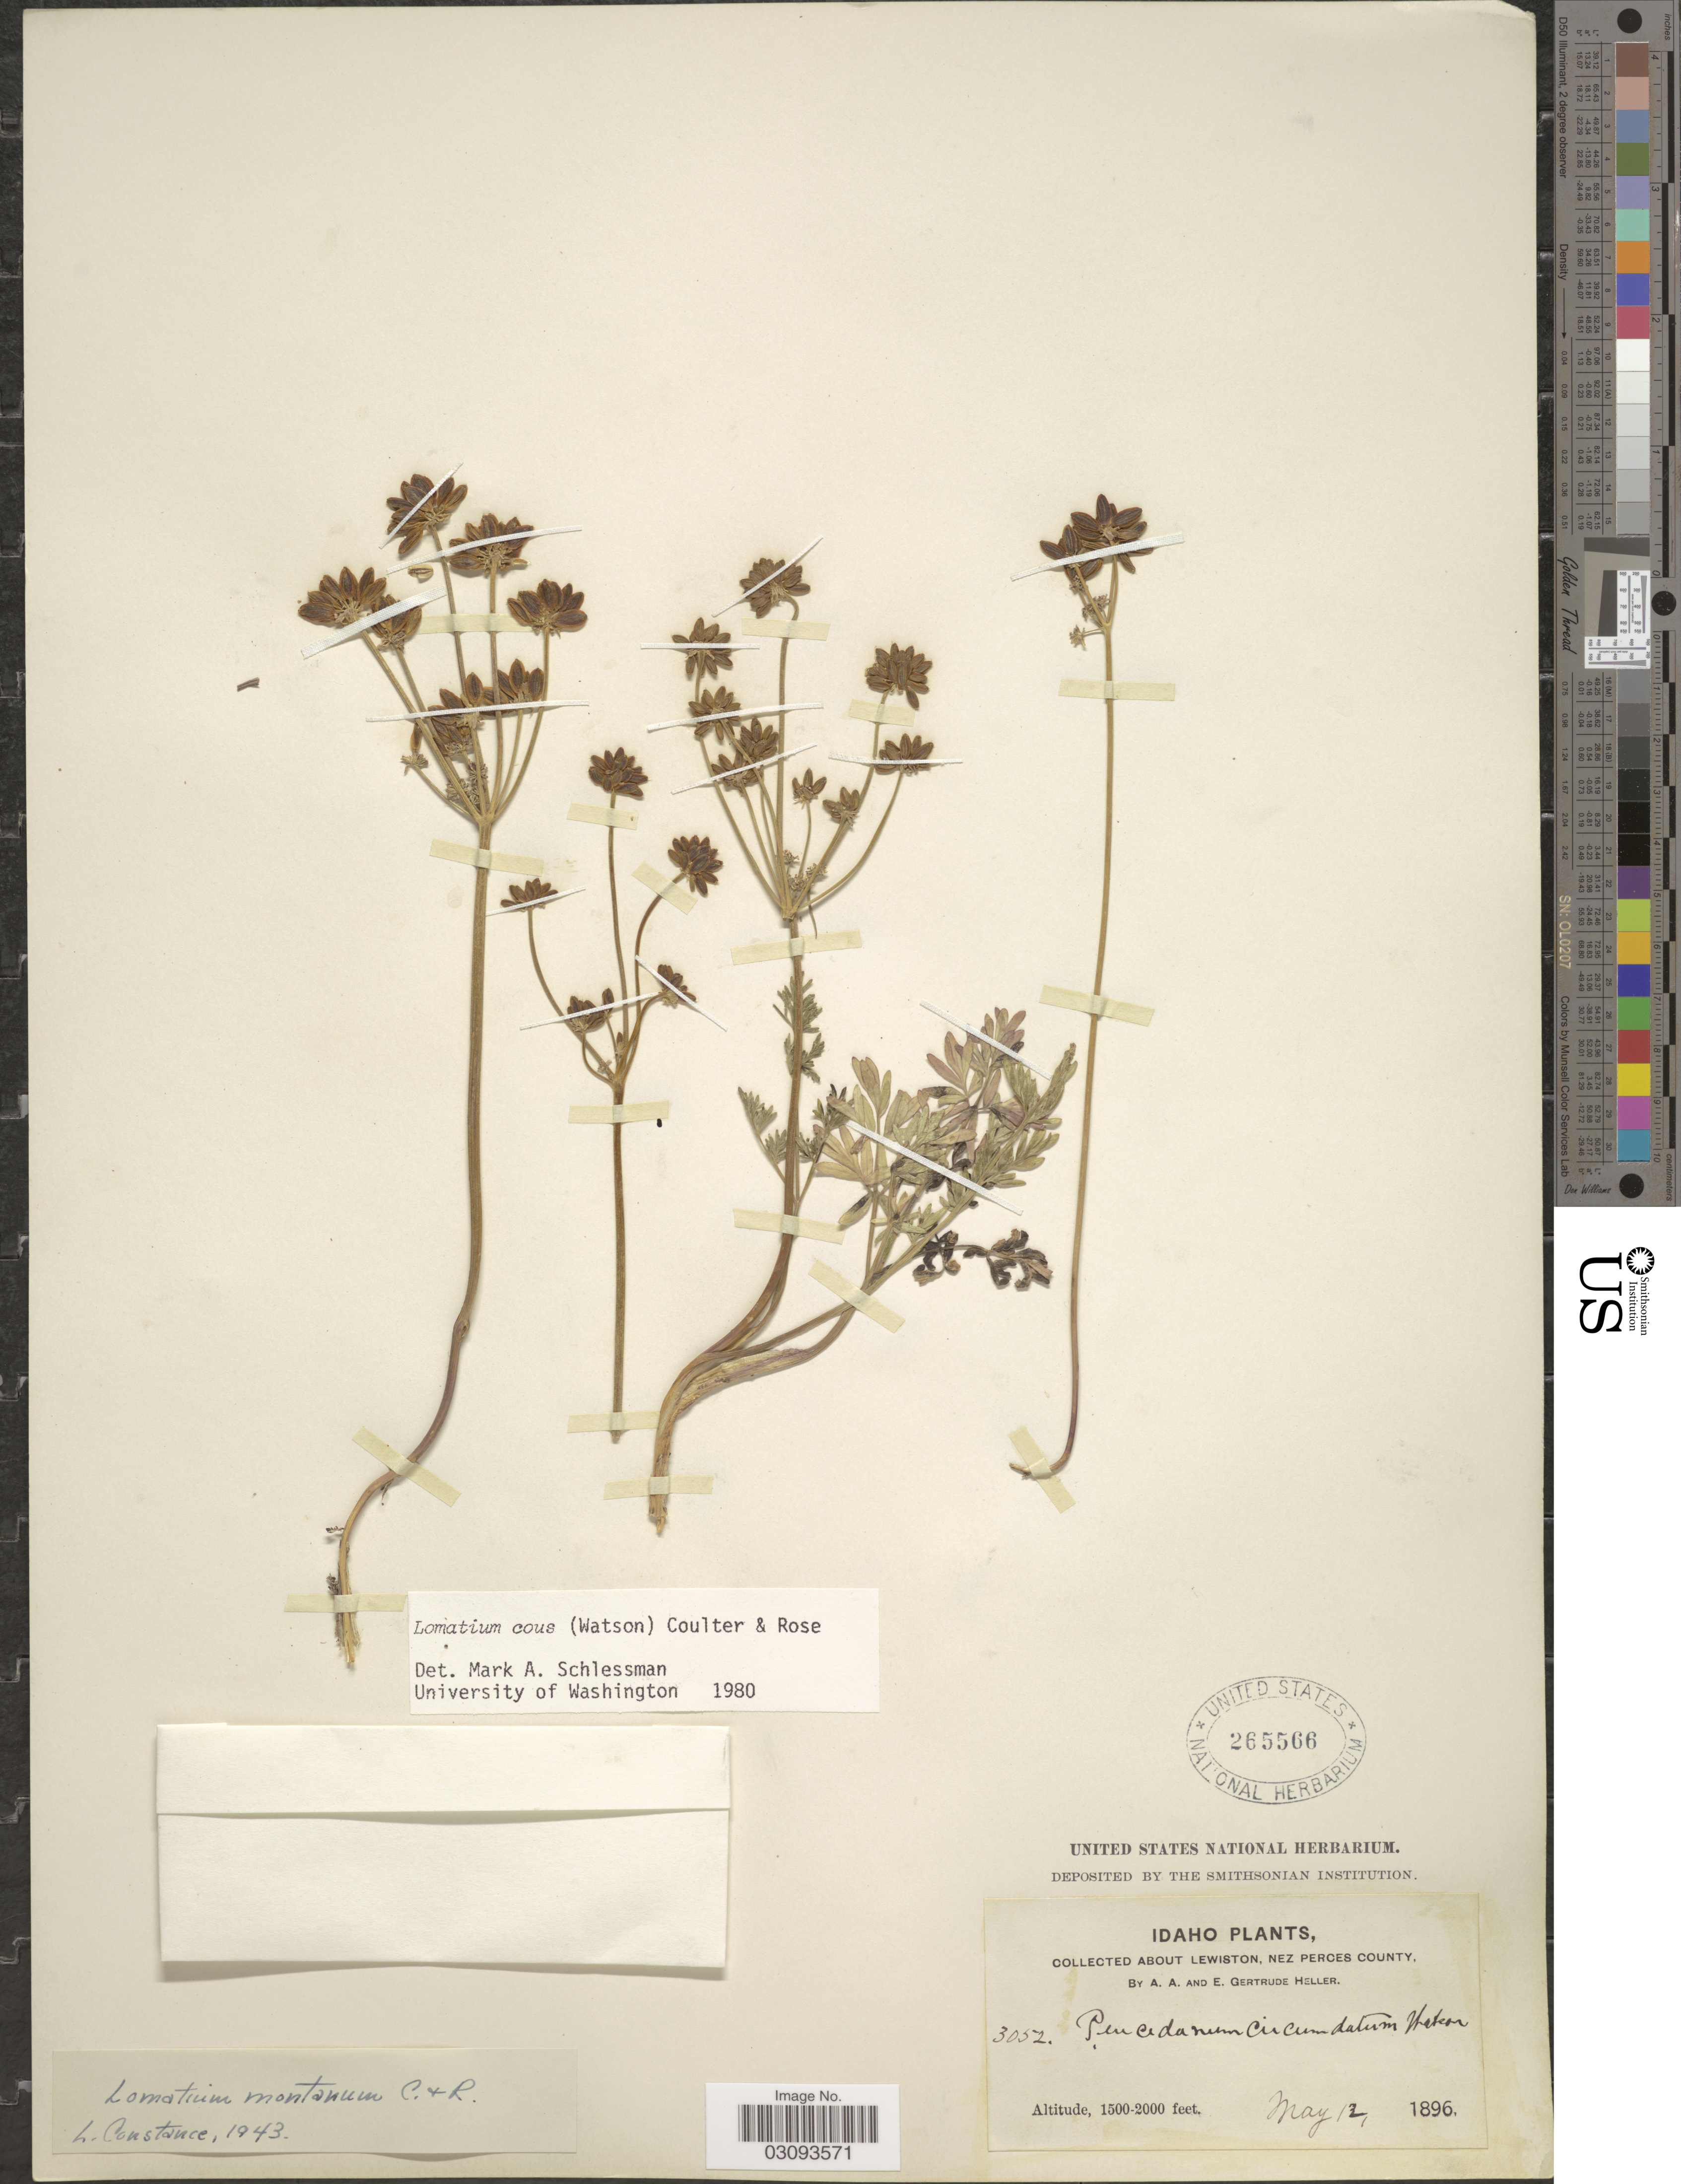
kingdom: Plantae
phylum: Tracheophyta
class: Magnoliopsida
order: Apiales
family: Apiaceae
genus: Lomatium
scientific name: Lomatium cous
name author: (S. Watson) J.M. Coult. & Rose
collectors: A. A. Heller & E. G. Heller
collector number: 3052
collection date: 1896-05-12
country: United States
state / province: Idaho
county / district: Nez Perce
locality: About Lewiston.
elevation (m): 457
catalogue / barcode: US 265566